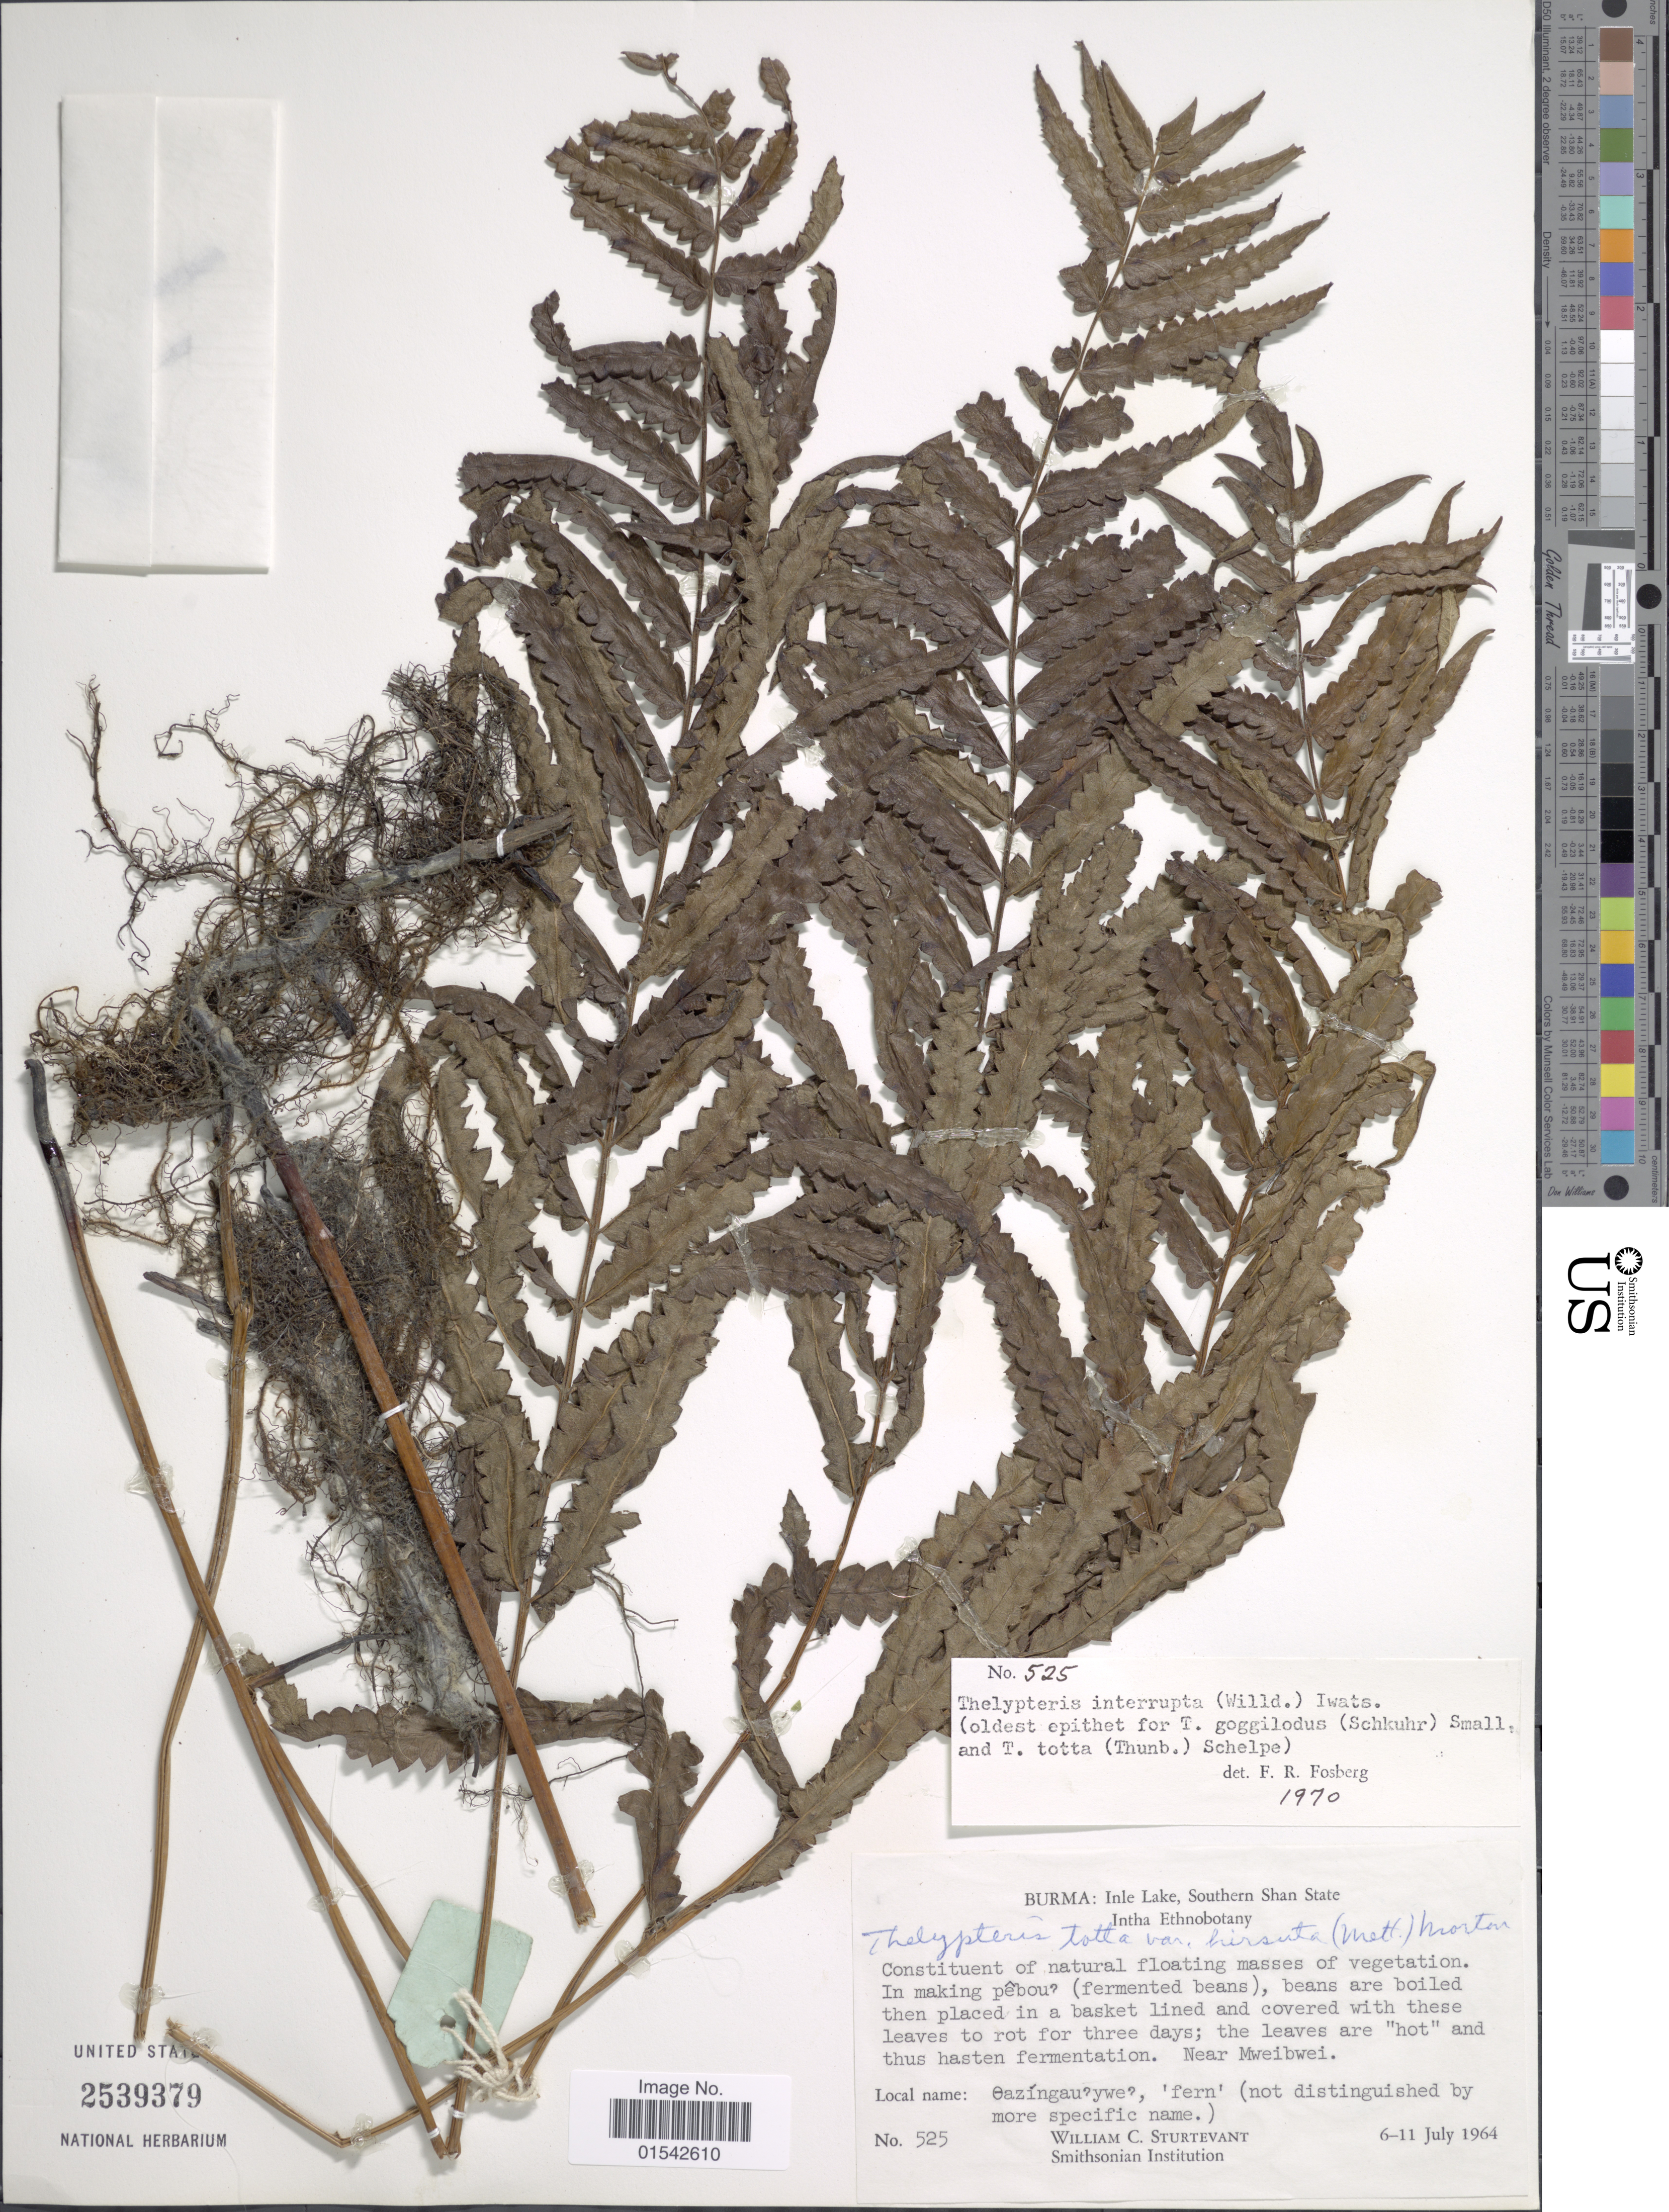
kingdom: Plantae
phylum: Tracheophyta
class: Polypodiopsida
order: Polypodiales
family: Thelypteridaceae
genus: Cyclosorus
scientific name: Cyclosorus interruptus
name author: (Willd.) H. Itô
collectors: W. Sturtevant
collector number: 525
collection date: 1964-07-06/1964-07-11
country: Myanmar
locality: Inle Lake, Southern Shan State, Intha Ethnobotany, near Mweibwei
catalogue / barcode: US 2539379